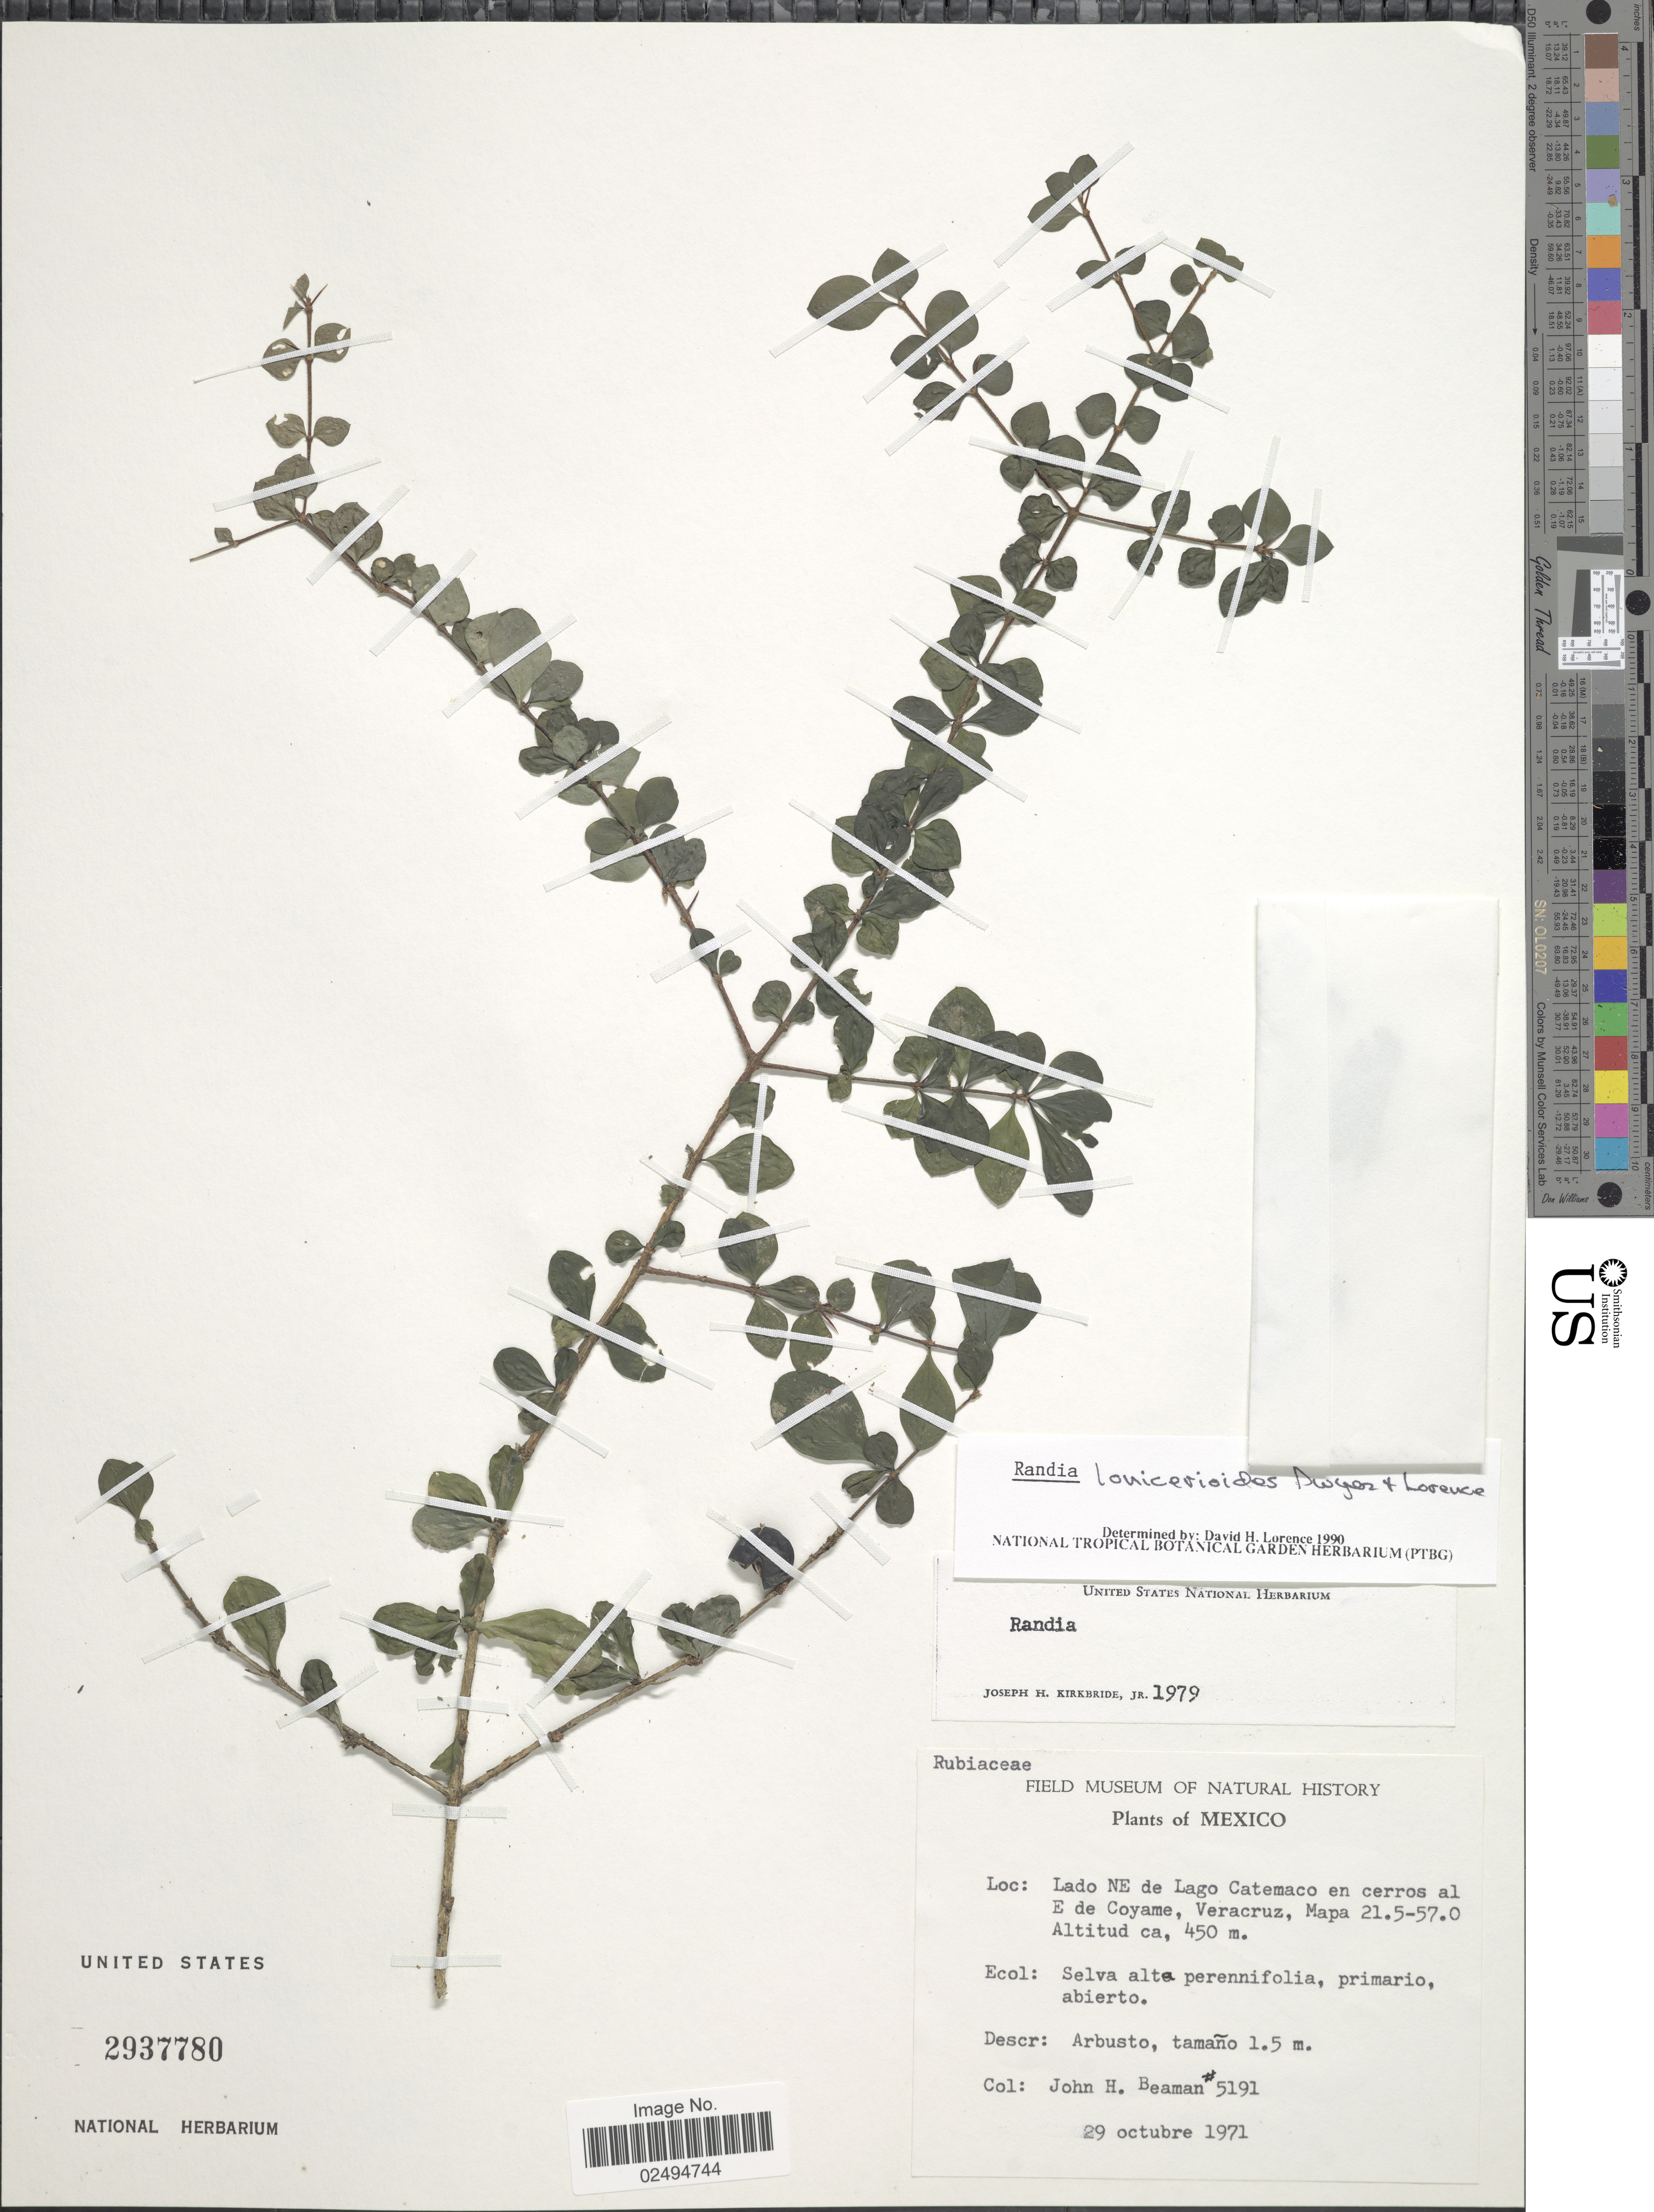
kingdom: Plantae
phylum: Tracheophyta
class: Magnoliopsida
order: Gentianales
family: Rubiaceae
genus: Randia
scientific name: Randia lonicerioides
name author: Dwyer & Lorence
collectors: J. H. Beaman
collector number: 5191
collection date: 1971-10-29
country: Mexico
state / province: Veracruz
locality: Lado NE de Lago Catemaco en cerros al E de Cayame, Veracruz, Mapa 21.5-57.0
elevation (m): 450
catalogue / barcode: US 2937780